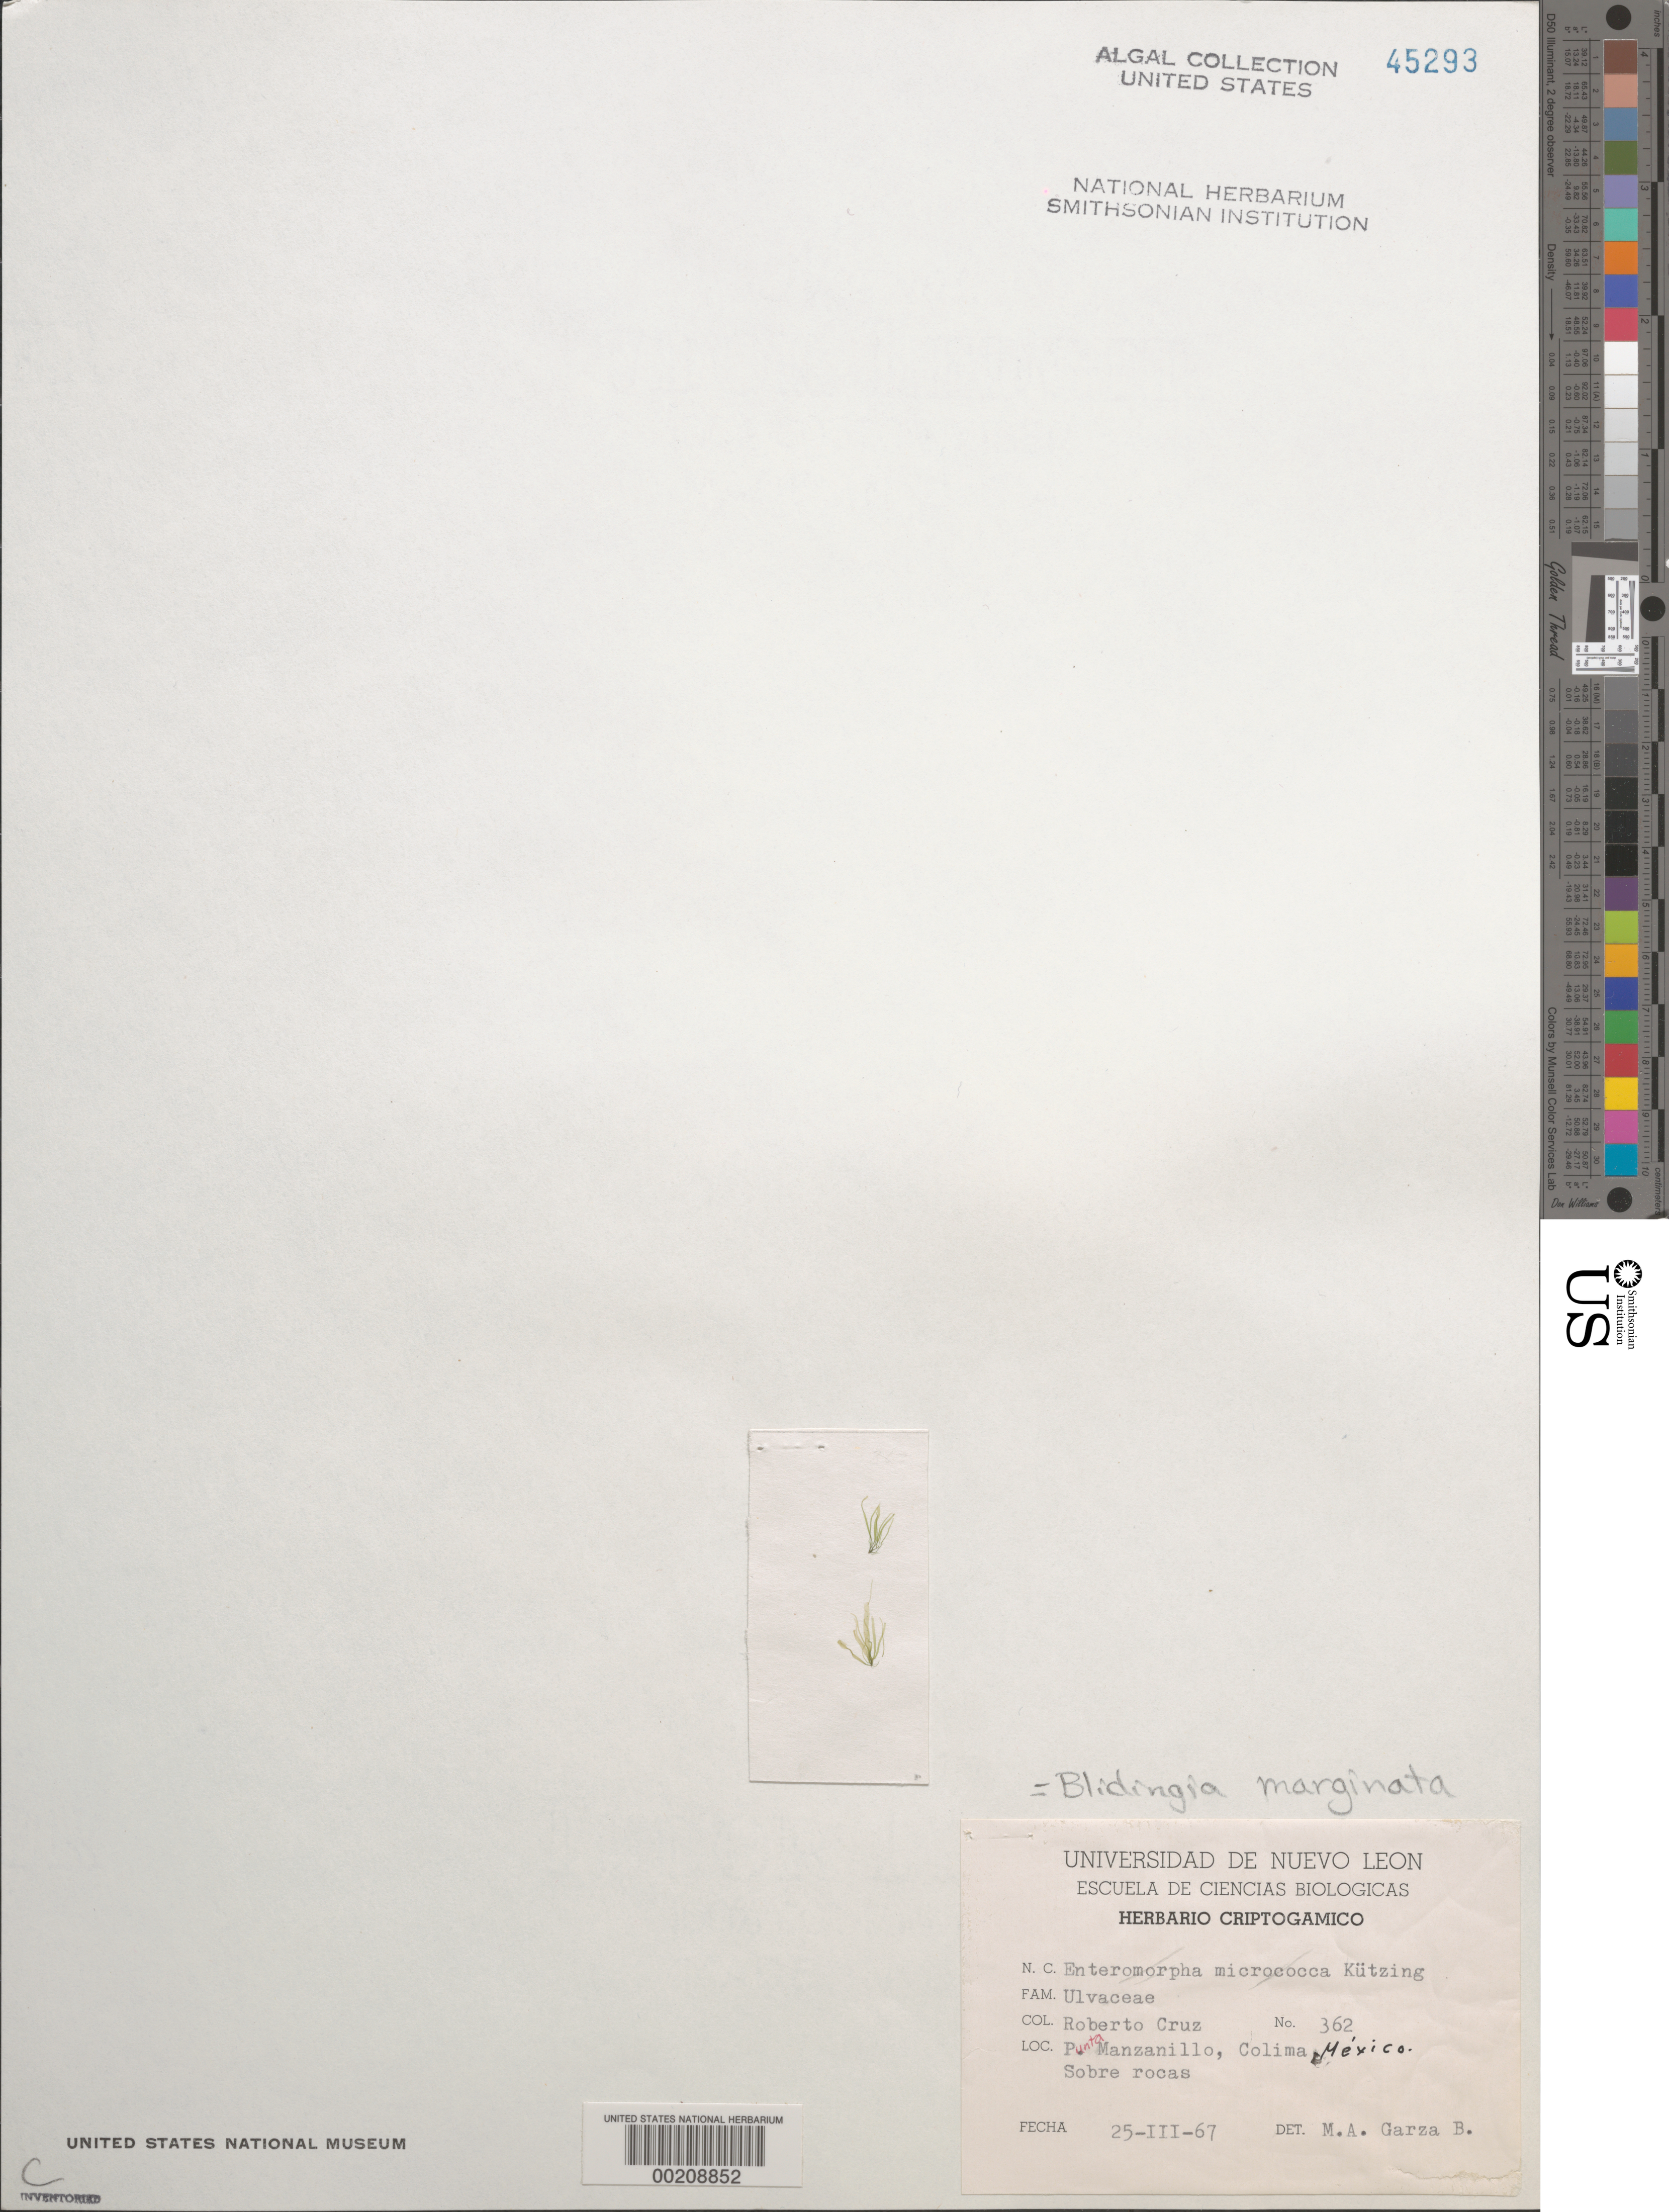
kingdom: Plantae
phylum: Chlorophyta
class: Ulvophyceae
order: Ulvales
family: Kornmanniaceae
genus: Blidingia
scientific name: Blidingia marginata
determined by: Garza Barrientos, M. A.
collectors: R. Cruz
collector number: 362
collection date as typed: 25 Mar 1967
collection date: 1967-03-25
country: Mexico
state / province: Colima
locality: Punta Manzanillo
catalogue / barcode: US 45293